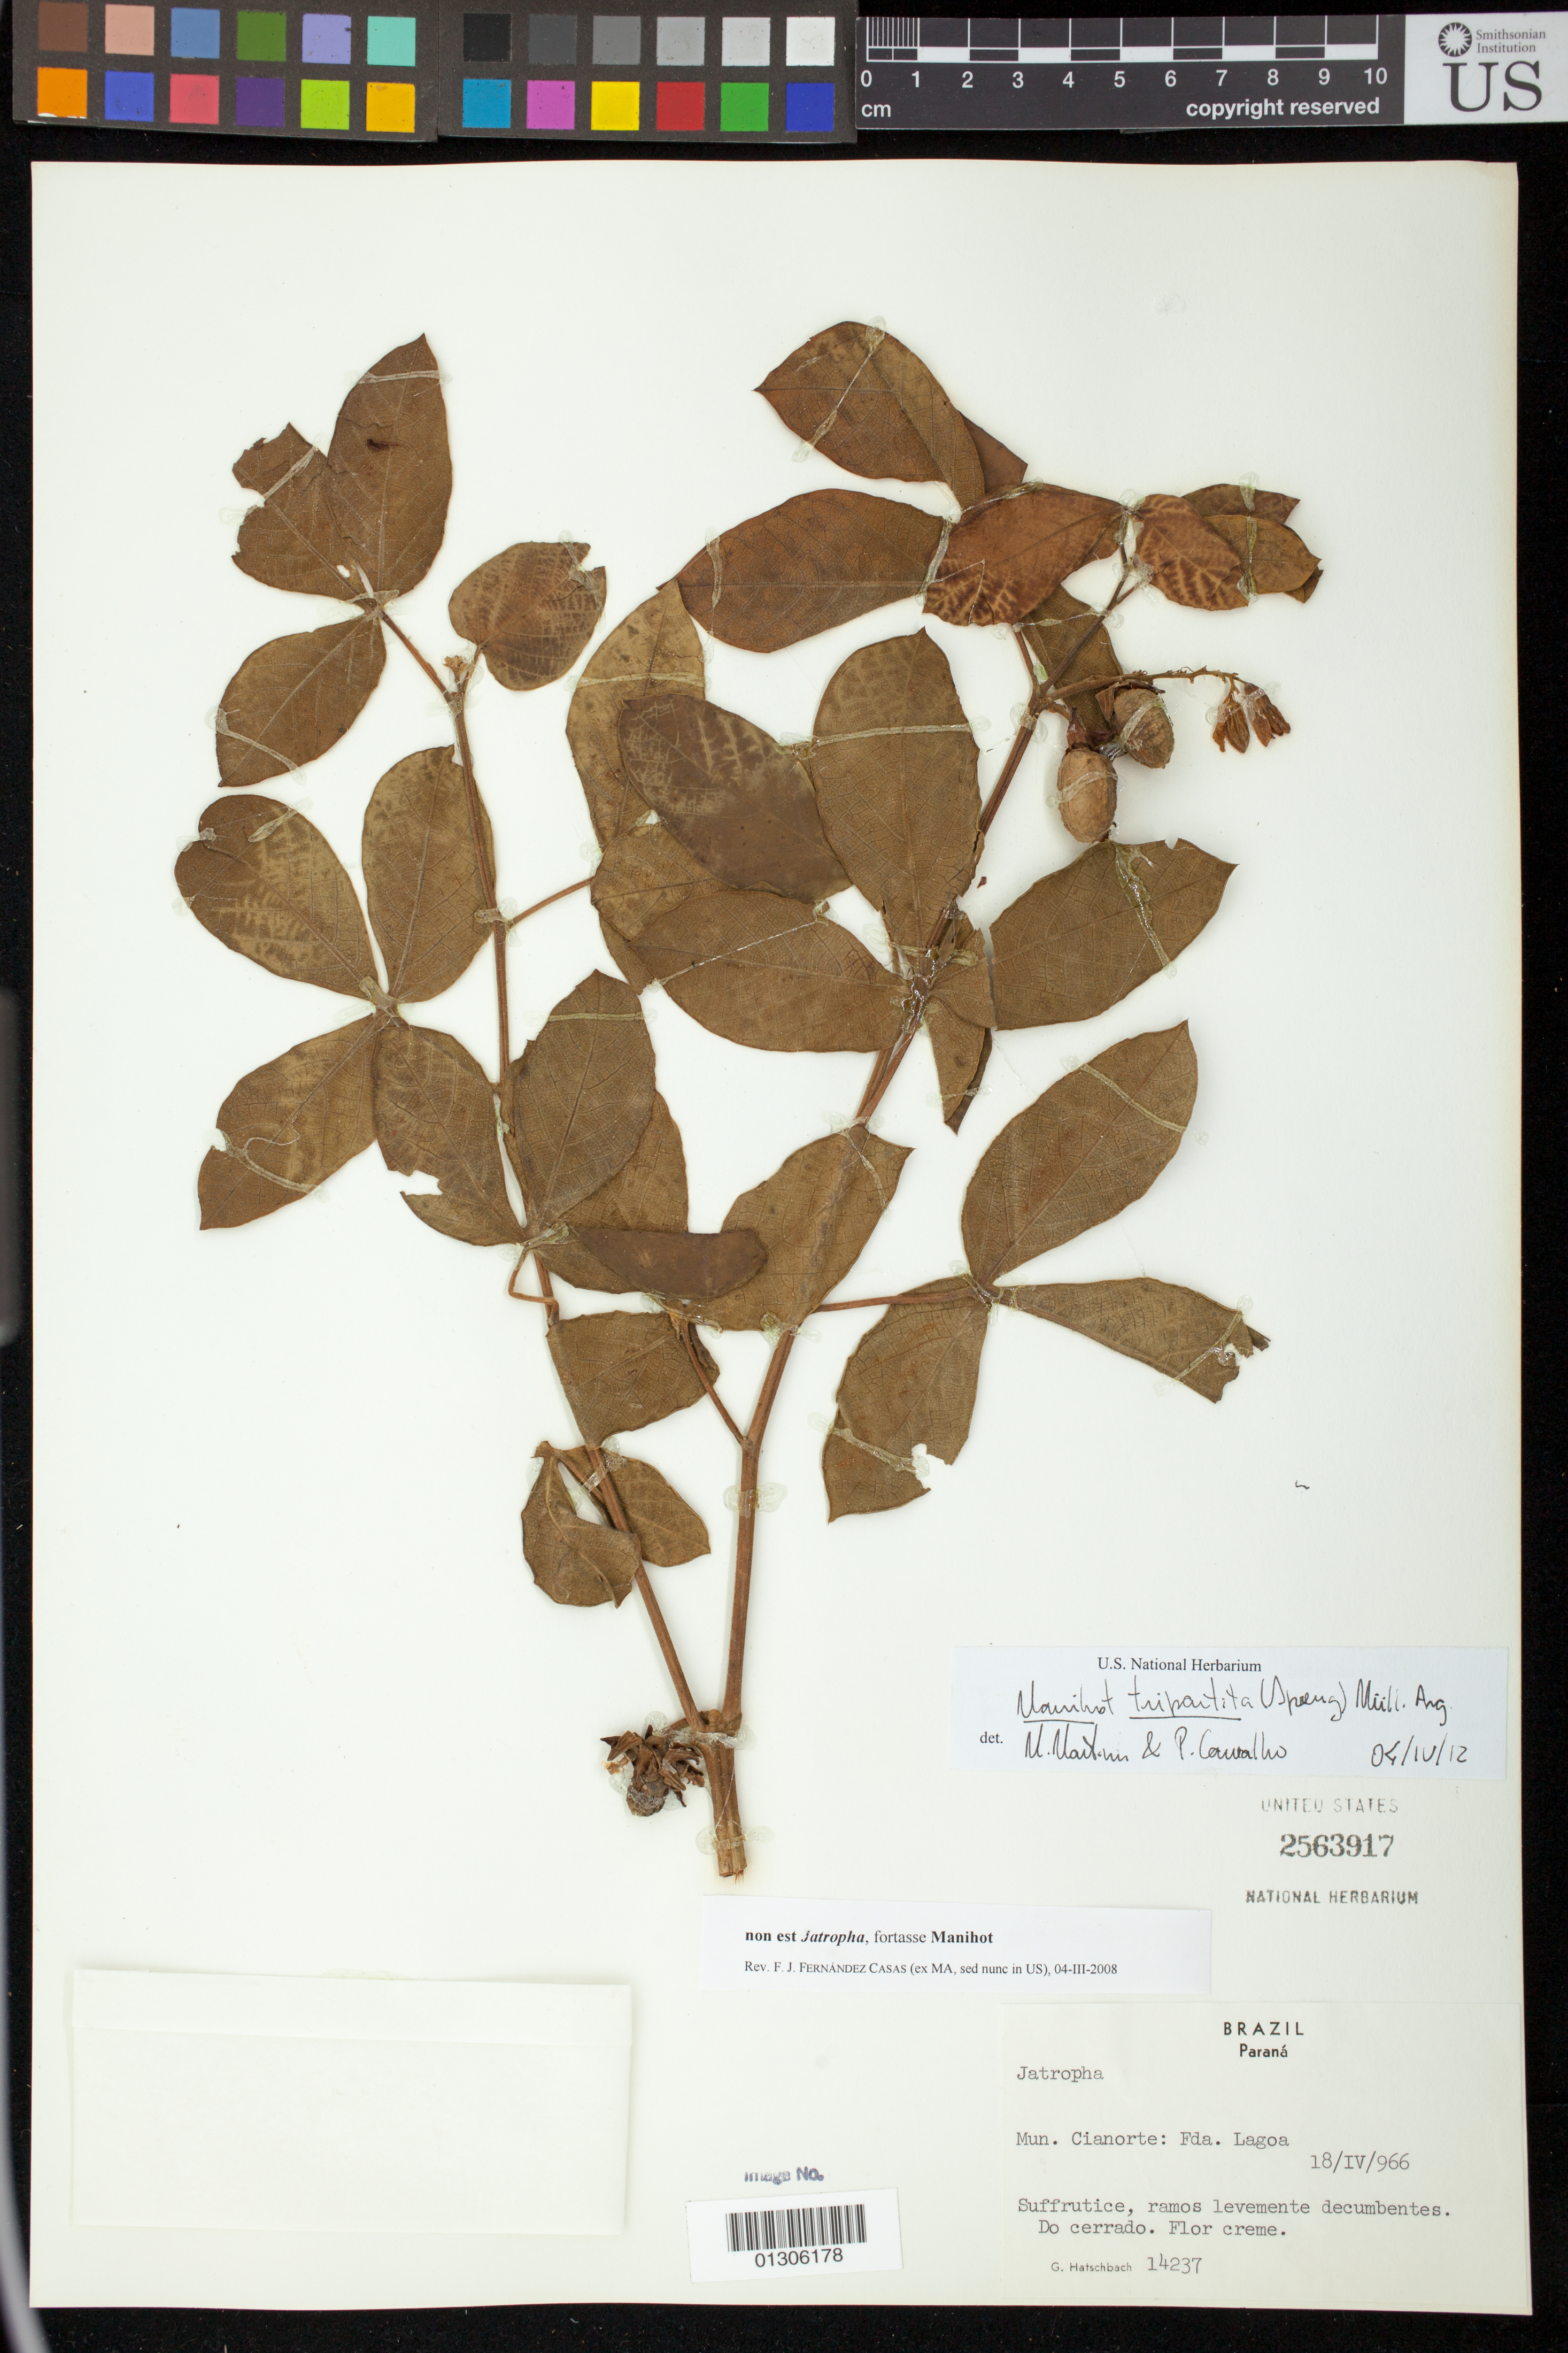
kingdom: Plantae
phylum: Tracheophyta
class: Magnoliopsida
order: Malpighiales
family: Euphorbiaceae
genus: Manihot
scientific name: Manihot tripartita subsp. tripartita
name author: (Spreng.) Müll. Arg.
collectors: G. Hatschbach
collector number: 14237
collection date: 1966-04-18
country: Brazil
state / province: Paraná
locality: Mun. Cianorte: Fda. Lagoa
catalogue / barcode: US 2563917